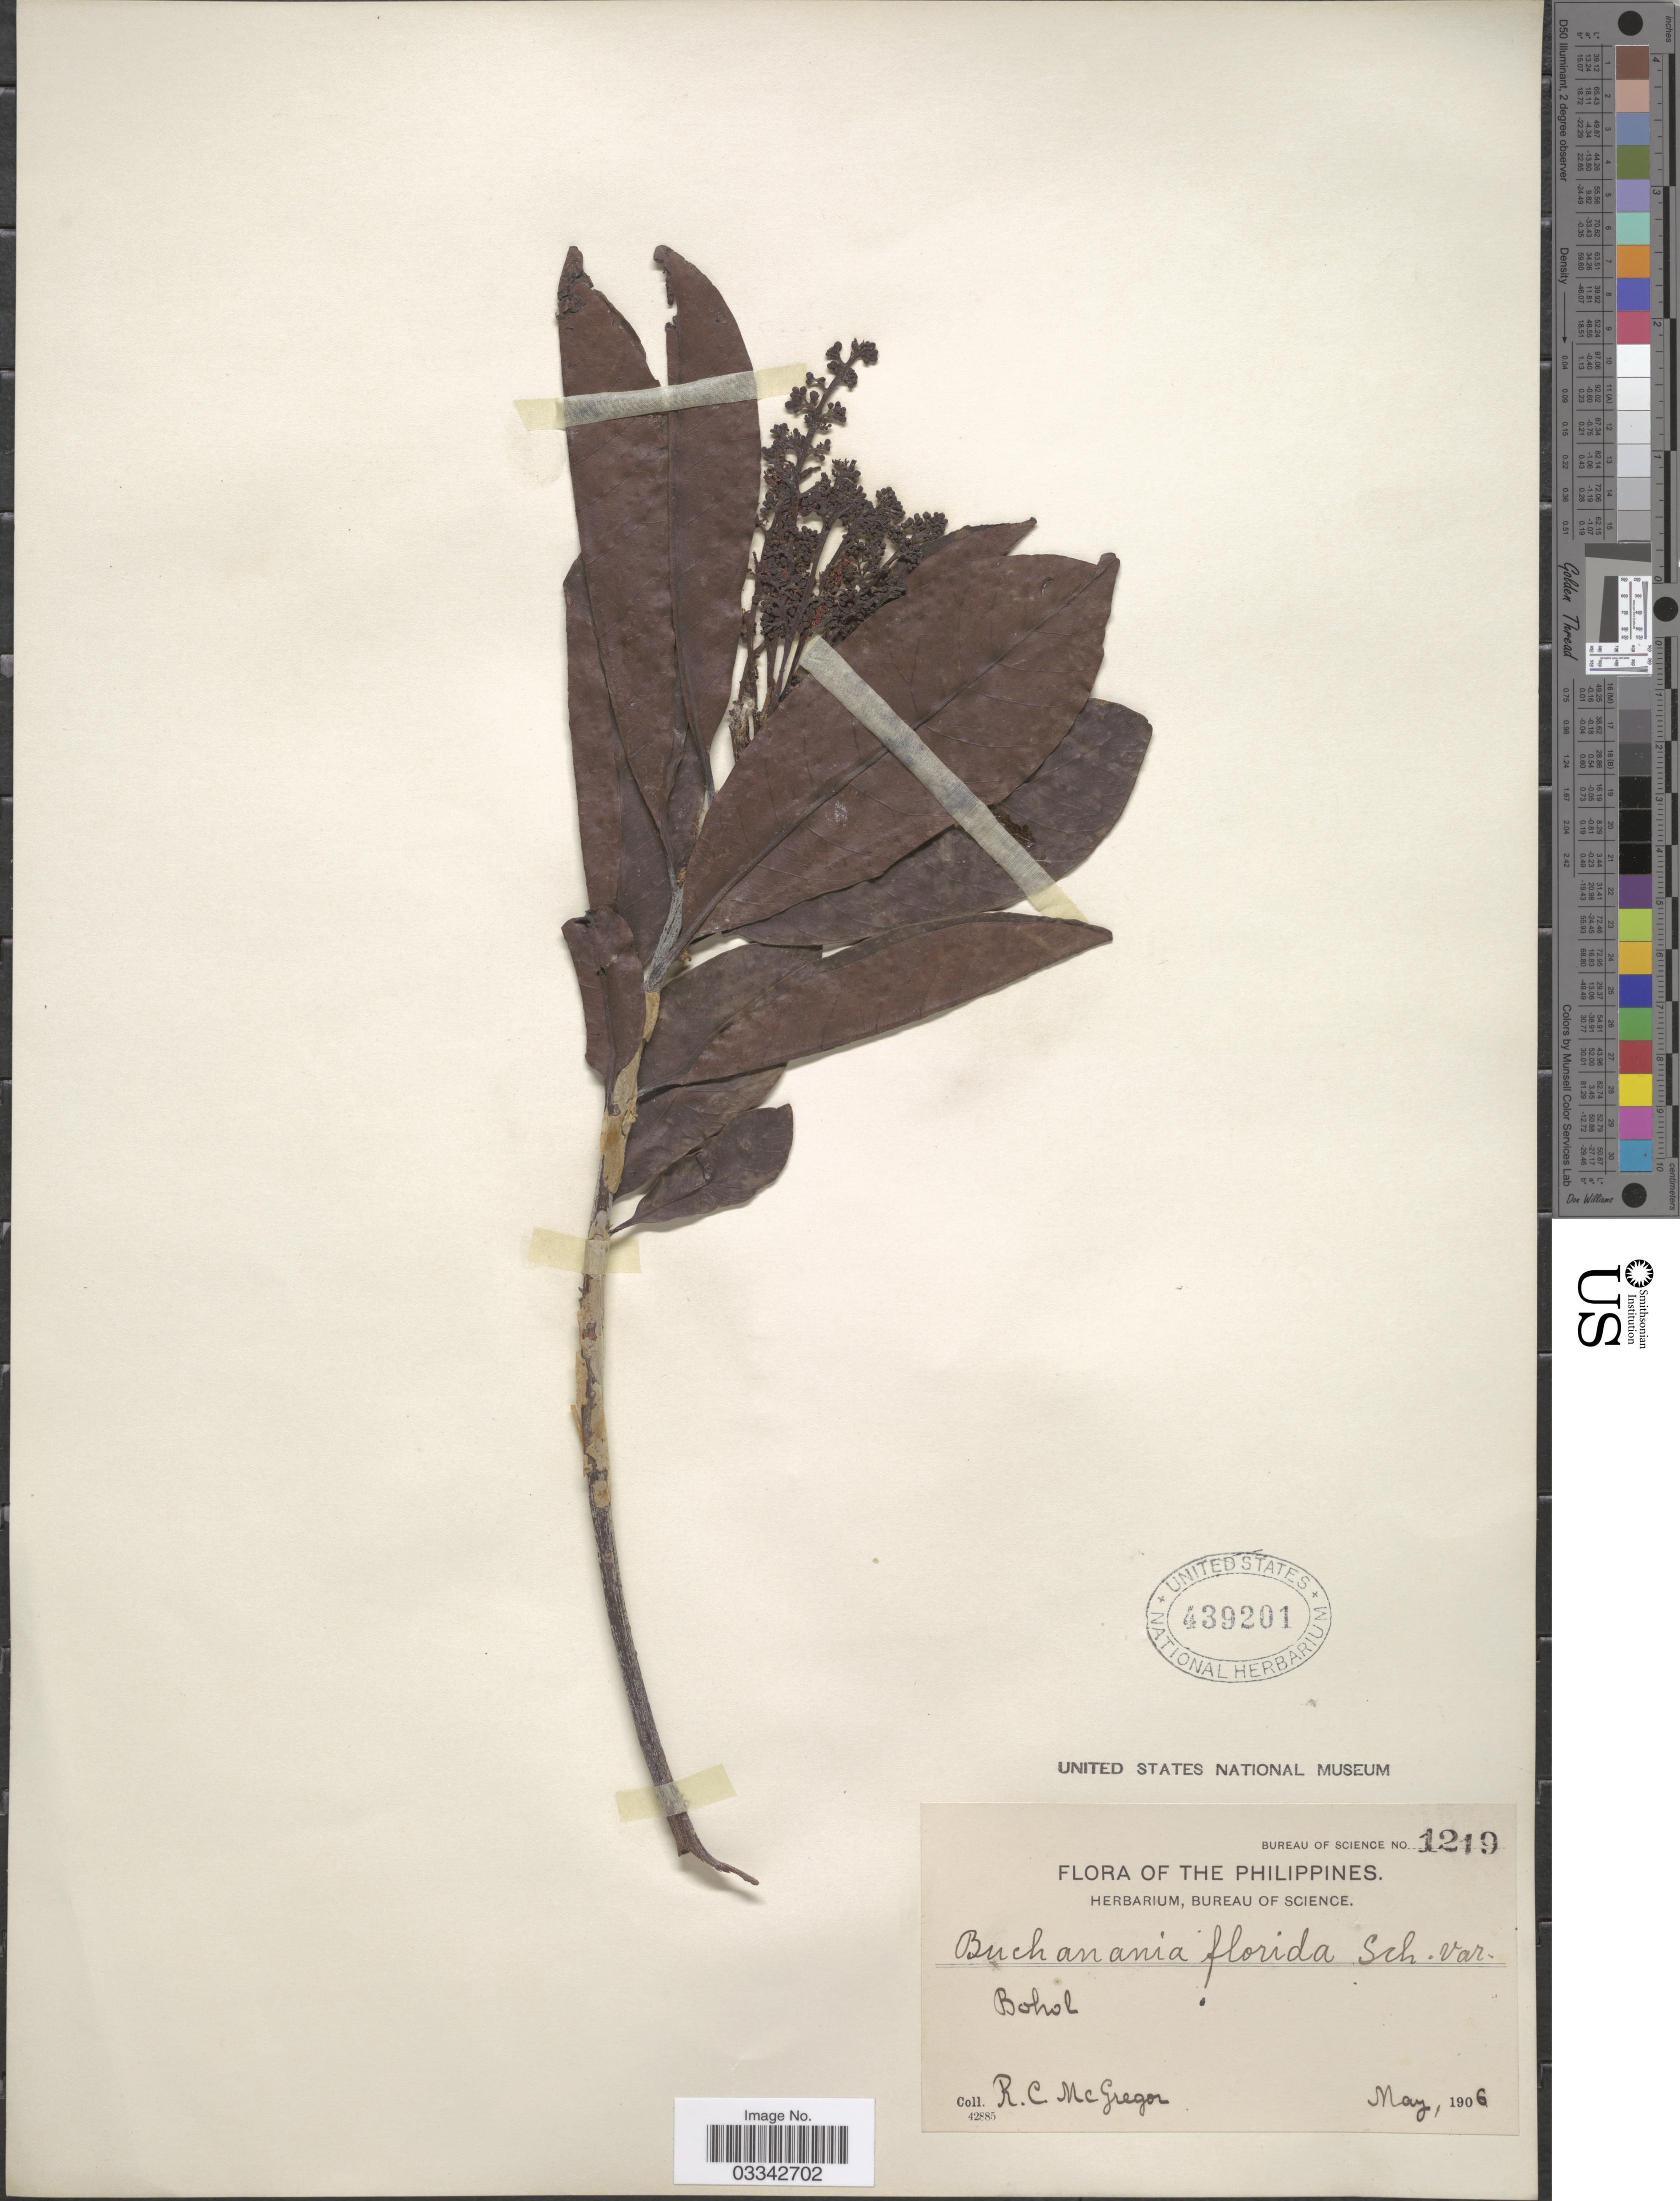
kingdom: Plantae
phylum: Tracheophyta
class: Magnoliopsida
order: Sapindales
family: Anacardiaceae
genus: Buchanania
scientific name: Buchanania arborescens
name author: (Blume) Blume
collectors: R. C. McGregor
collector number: Bureau of Science 1219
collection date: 1906-05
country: Philippines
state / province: Central Visayas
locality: Bohol.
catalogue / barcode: US 439201